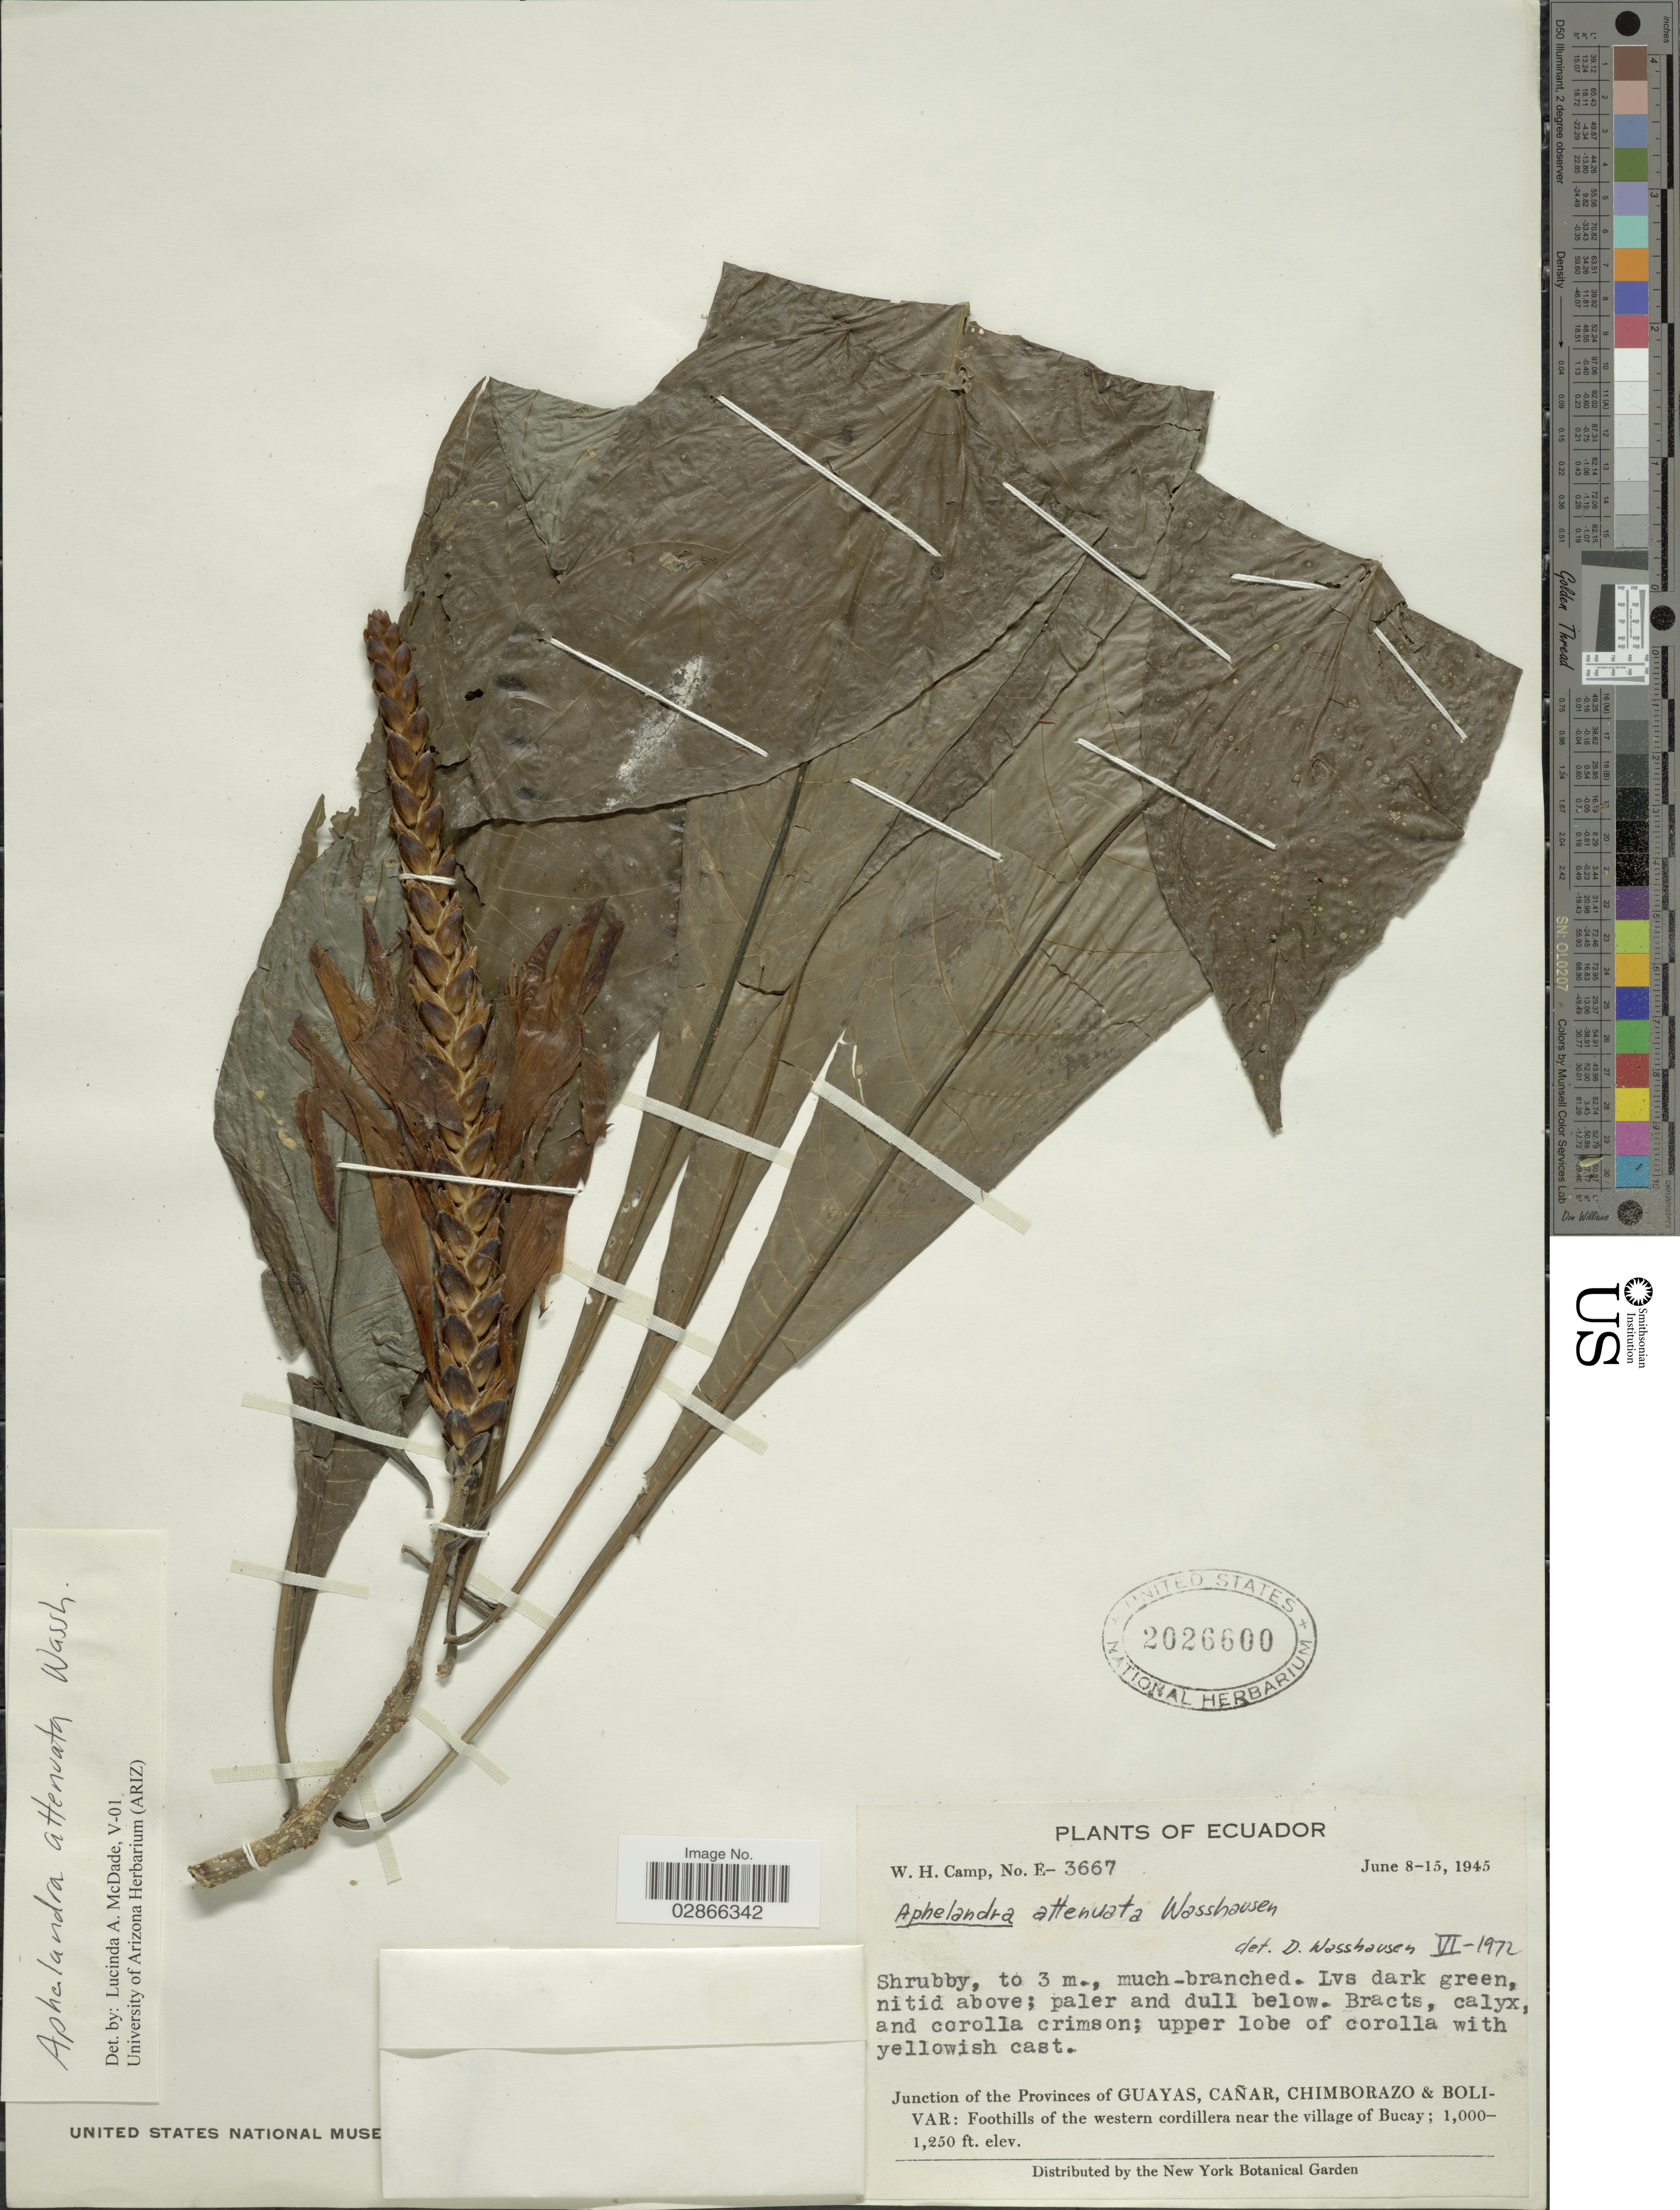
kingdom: Plantae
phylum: Tracheophyta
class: Magnoliopsida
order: Lamiales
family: Acanthaceae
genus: Aphelandra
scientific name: Aphelandra attenuata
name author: Wassh.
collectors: W. H. Camp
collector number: E-3667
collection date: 1945-06-08/1945-06-15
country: Ecuador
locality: Junction of the Provinces of Guayas, Cañar, Chimborazo & Bolivar: Foothills of the western cordillera near the village of Bucay.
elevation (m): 305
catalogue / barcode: US 2026600